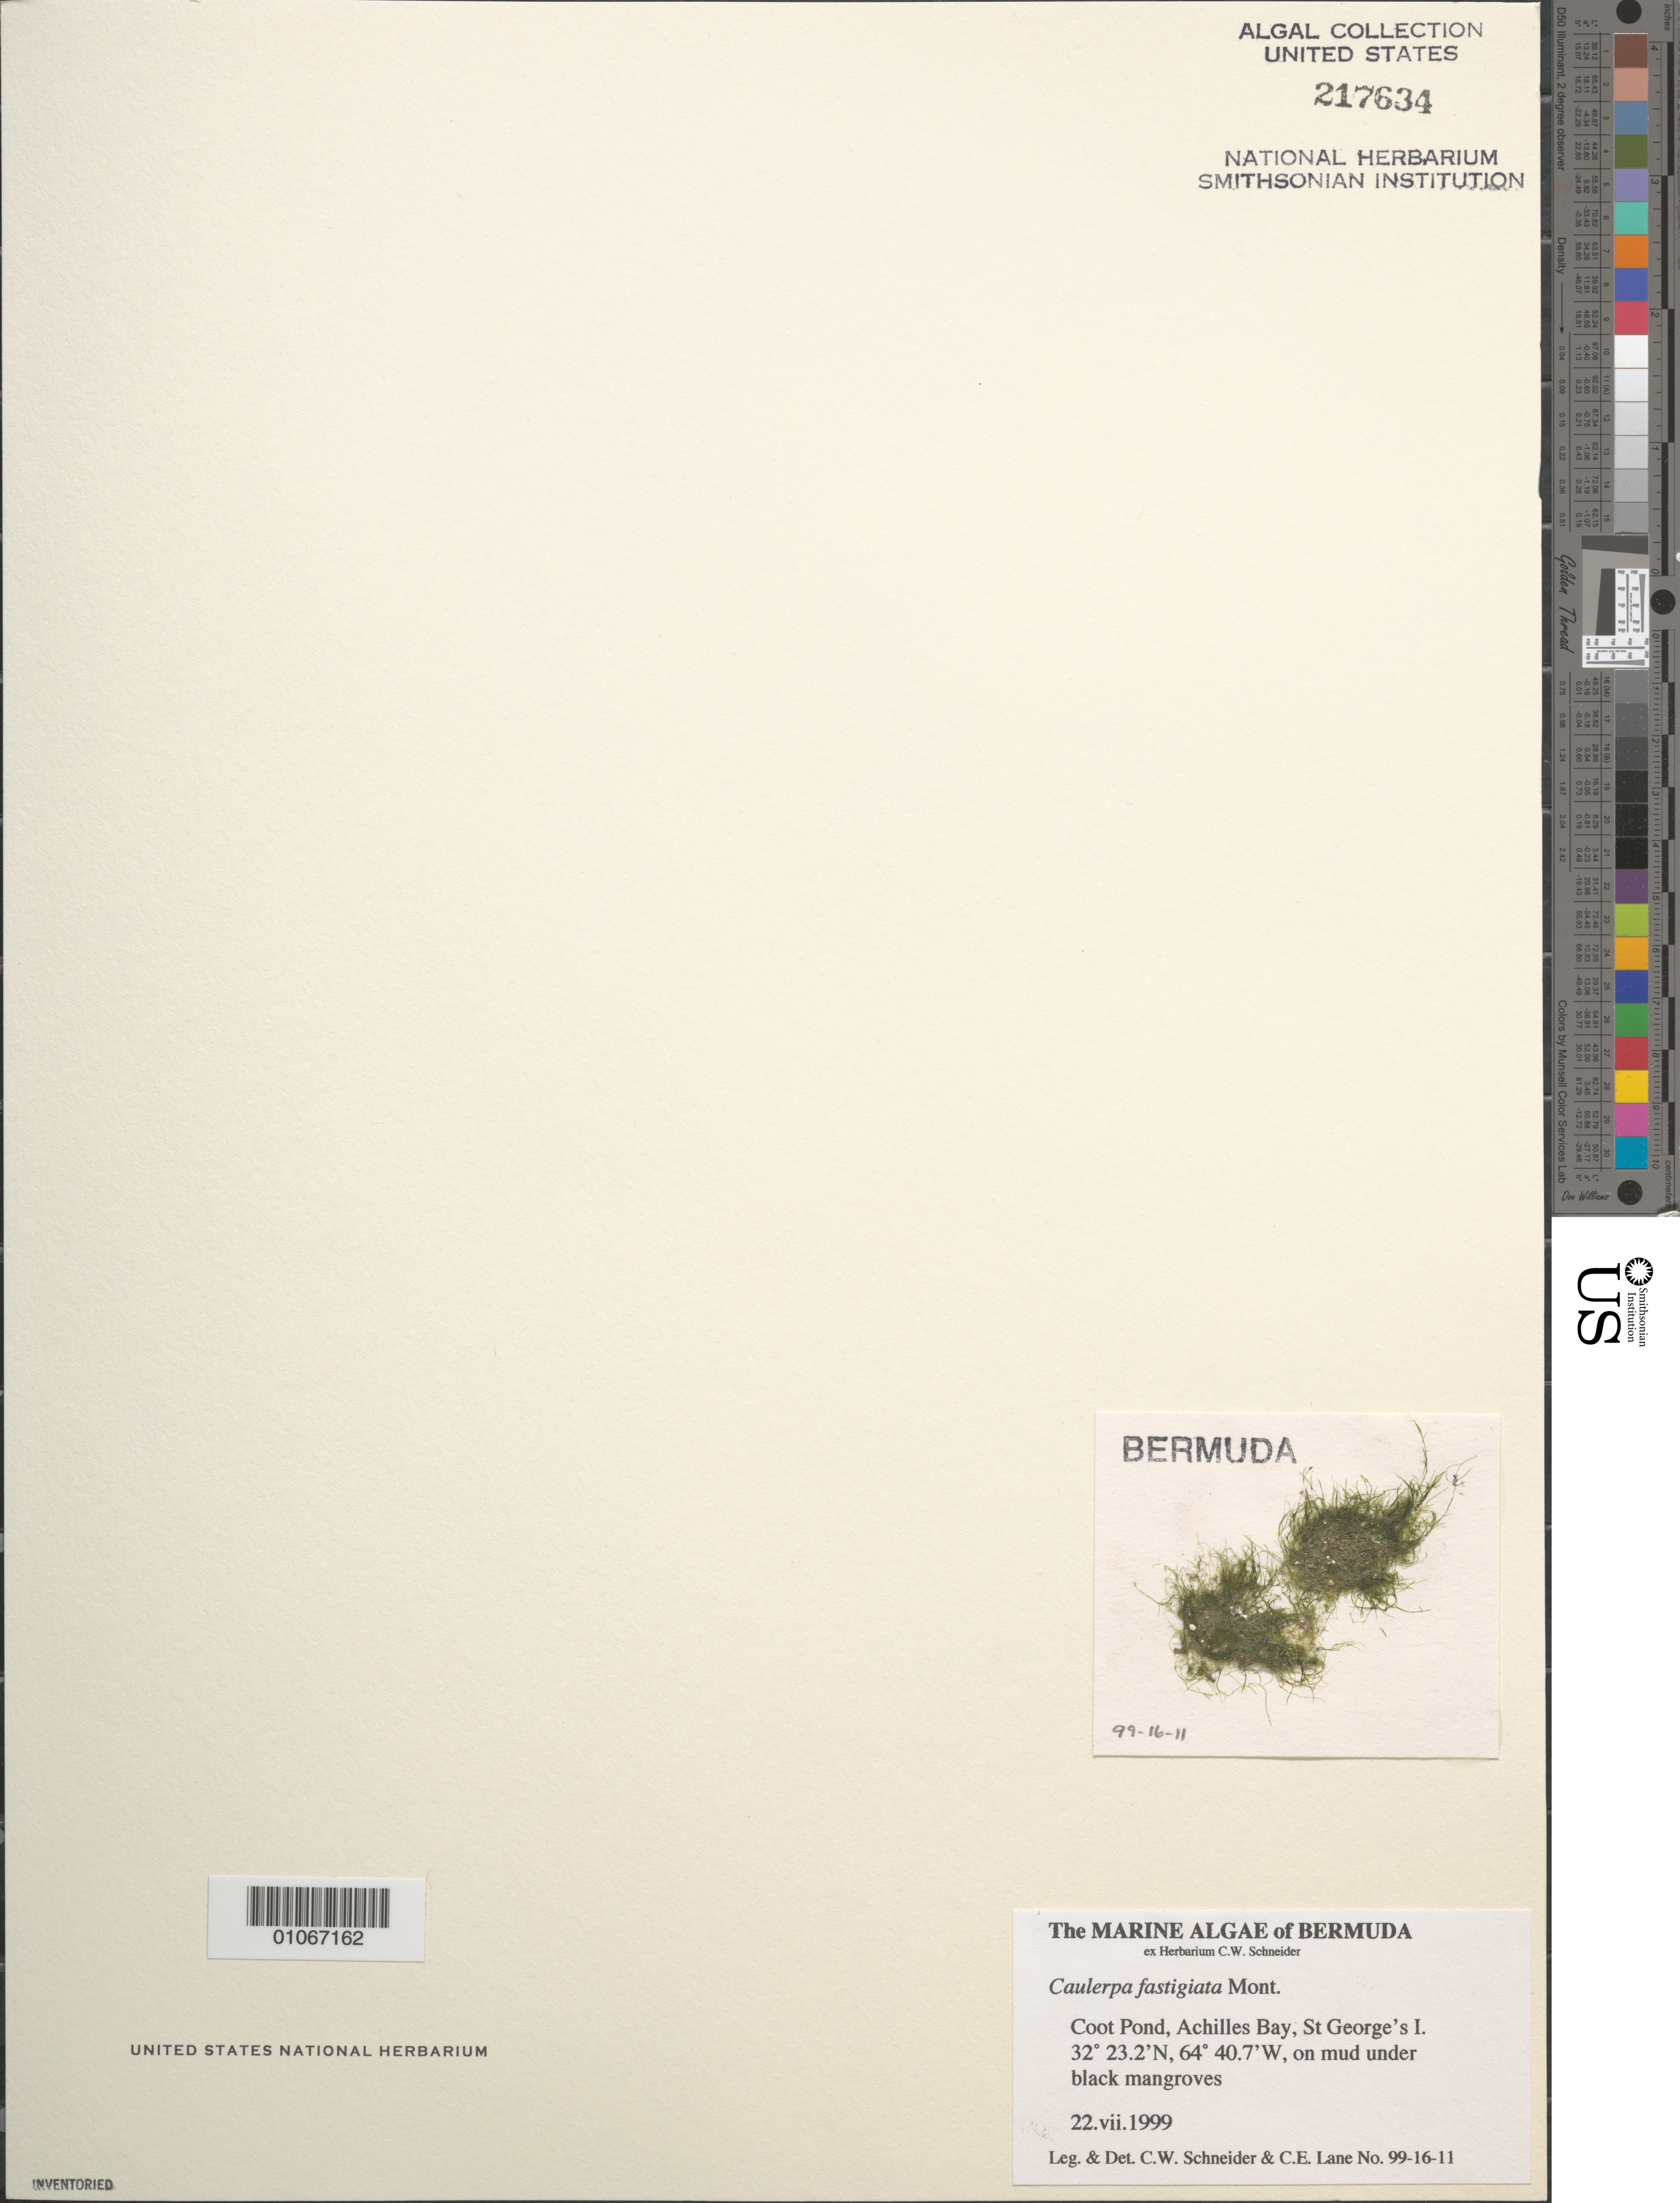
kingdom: Plantae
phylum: Chlorophyta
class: Ulvophyceae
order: Bryopsidales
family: Caulerpaceae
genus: Caulerpa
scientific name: Caulerpa fastigiata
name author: Mont.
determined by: Schneider, C. W.; Lane, C. E.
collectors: C. W. Schneider & C. E. Lane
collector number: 99-16-11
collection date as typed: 22 Jul 1999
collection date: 1999-07-22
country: Bermuda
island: St. George's Island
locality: Coot Pond, Achilles Bay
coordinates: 32 23.2'N, 64 40.7'W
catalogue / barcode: US 217634